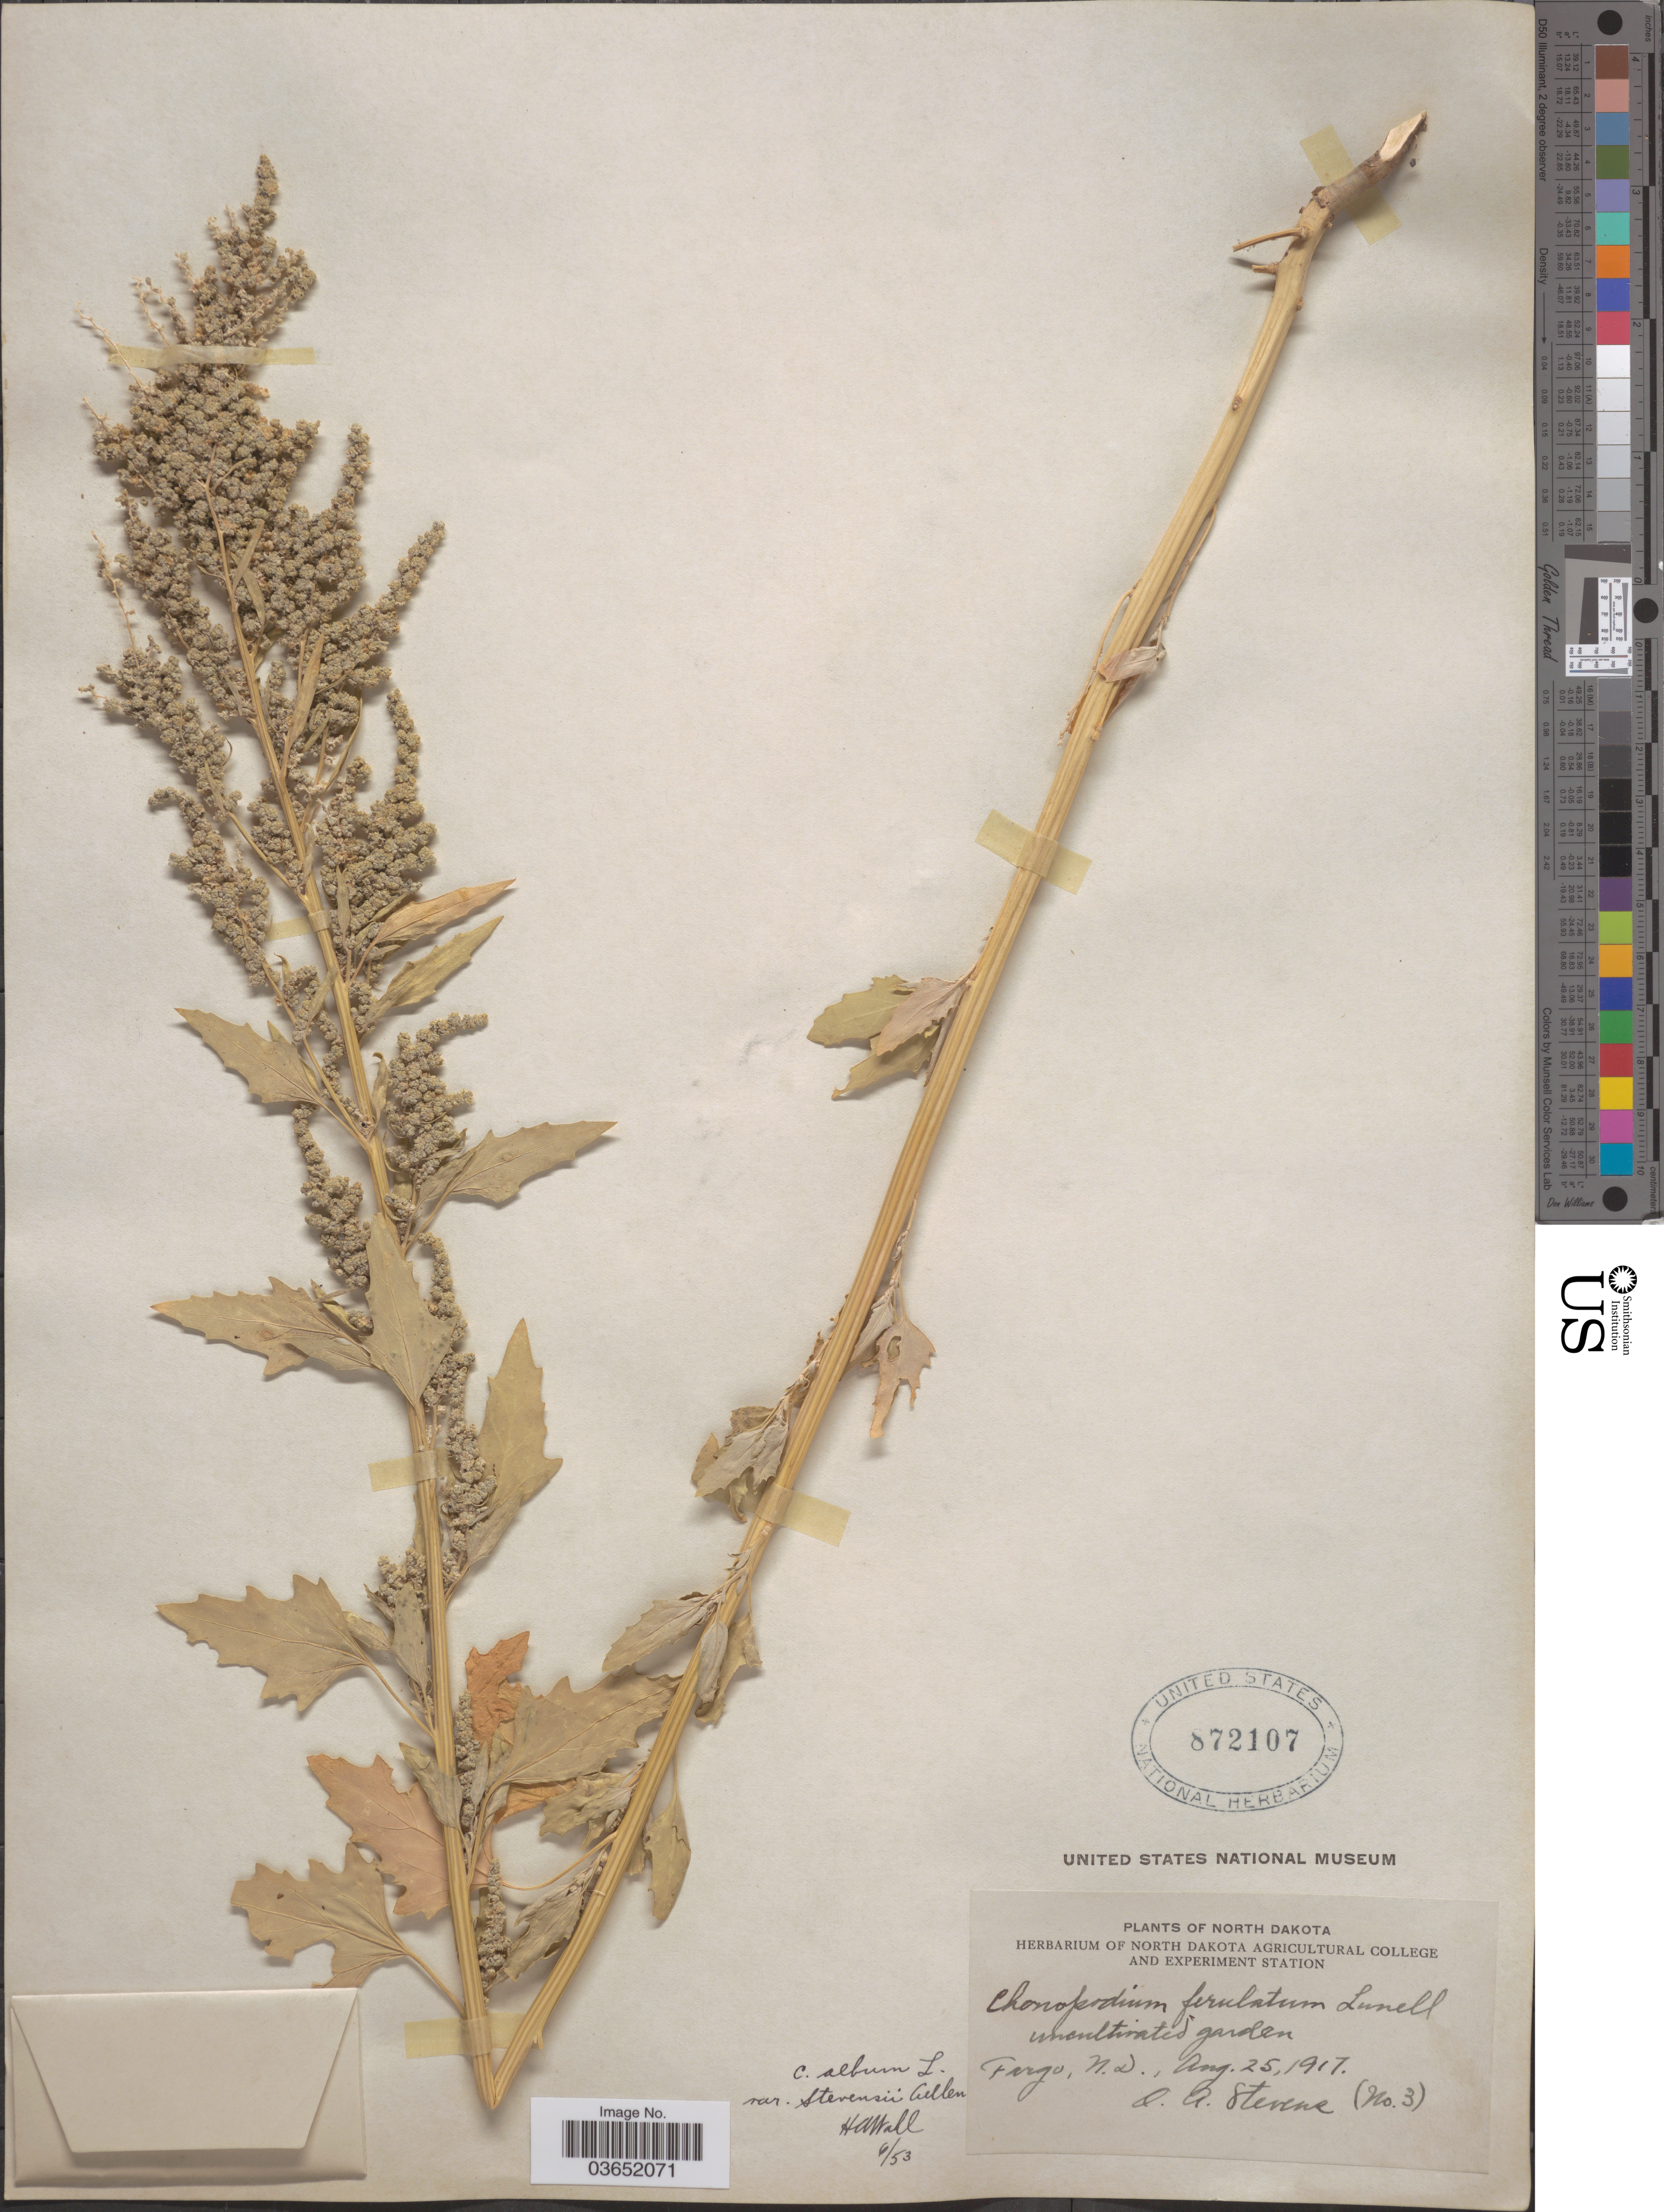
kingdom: Plantae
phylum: Tracheophyta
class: Magnoliopsida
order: Caryophyllales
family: Amaranthaceae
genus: Chenopodium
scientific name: Chenopodium album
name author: L.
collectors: O. A. Stevens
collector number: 3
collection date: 1917-08-25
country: United States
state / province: North Dakota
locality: Uncultivated garden. Fargo.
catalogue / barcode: US 872107